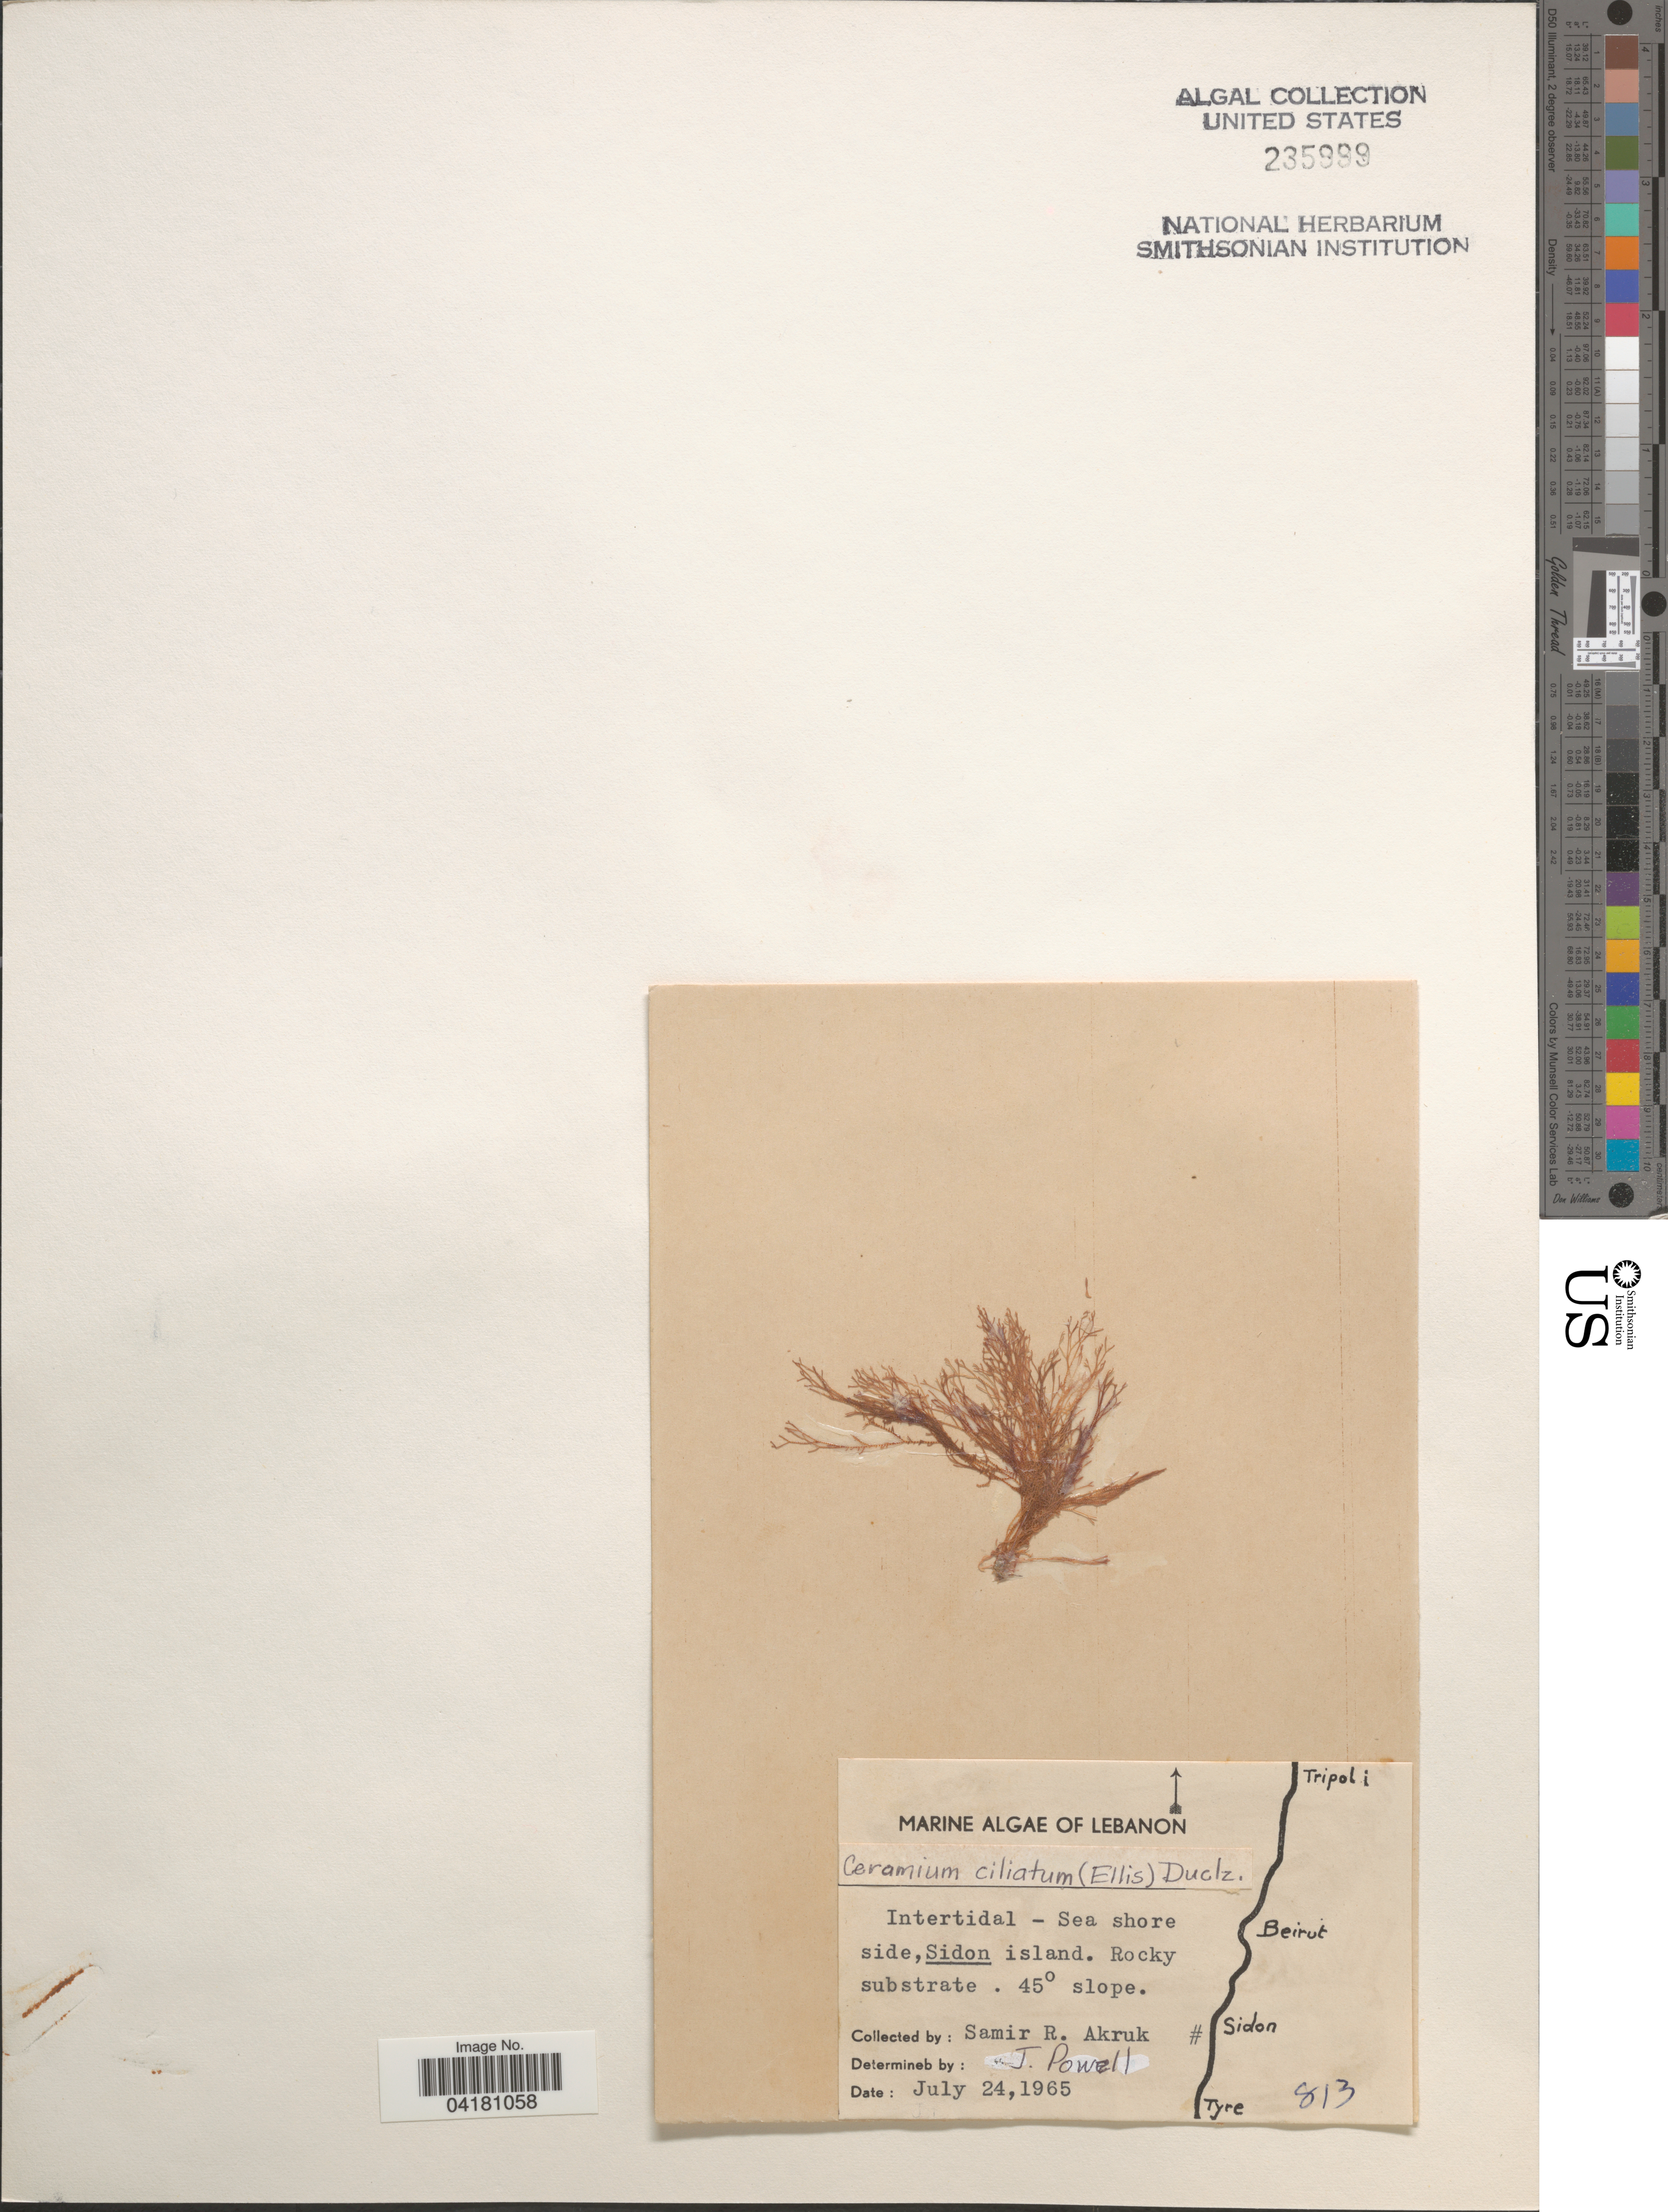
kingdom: Plantae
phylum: Rhodophyta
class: Florideophyceae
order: Ceramiales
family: Ceramiaceae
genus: Ceramium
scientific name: Ceramium ciliatum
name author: (J. Ellis) Ducluzeau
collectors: S. Akruk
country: Lebanon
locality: Intertidal - Sea shore side, Sidon island. Rocky substrate. 45° slope.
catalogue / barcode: US 235999